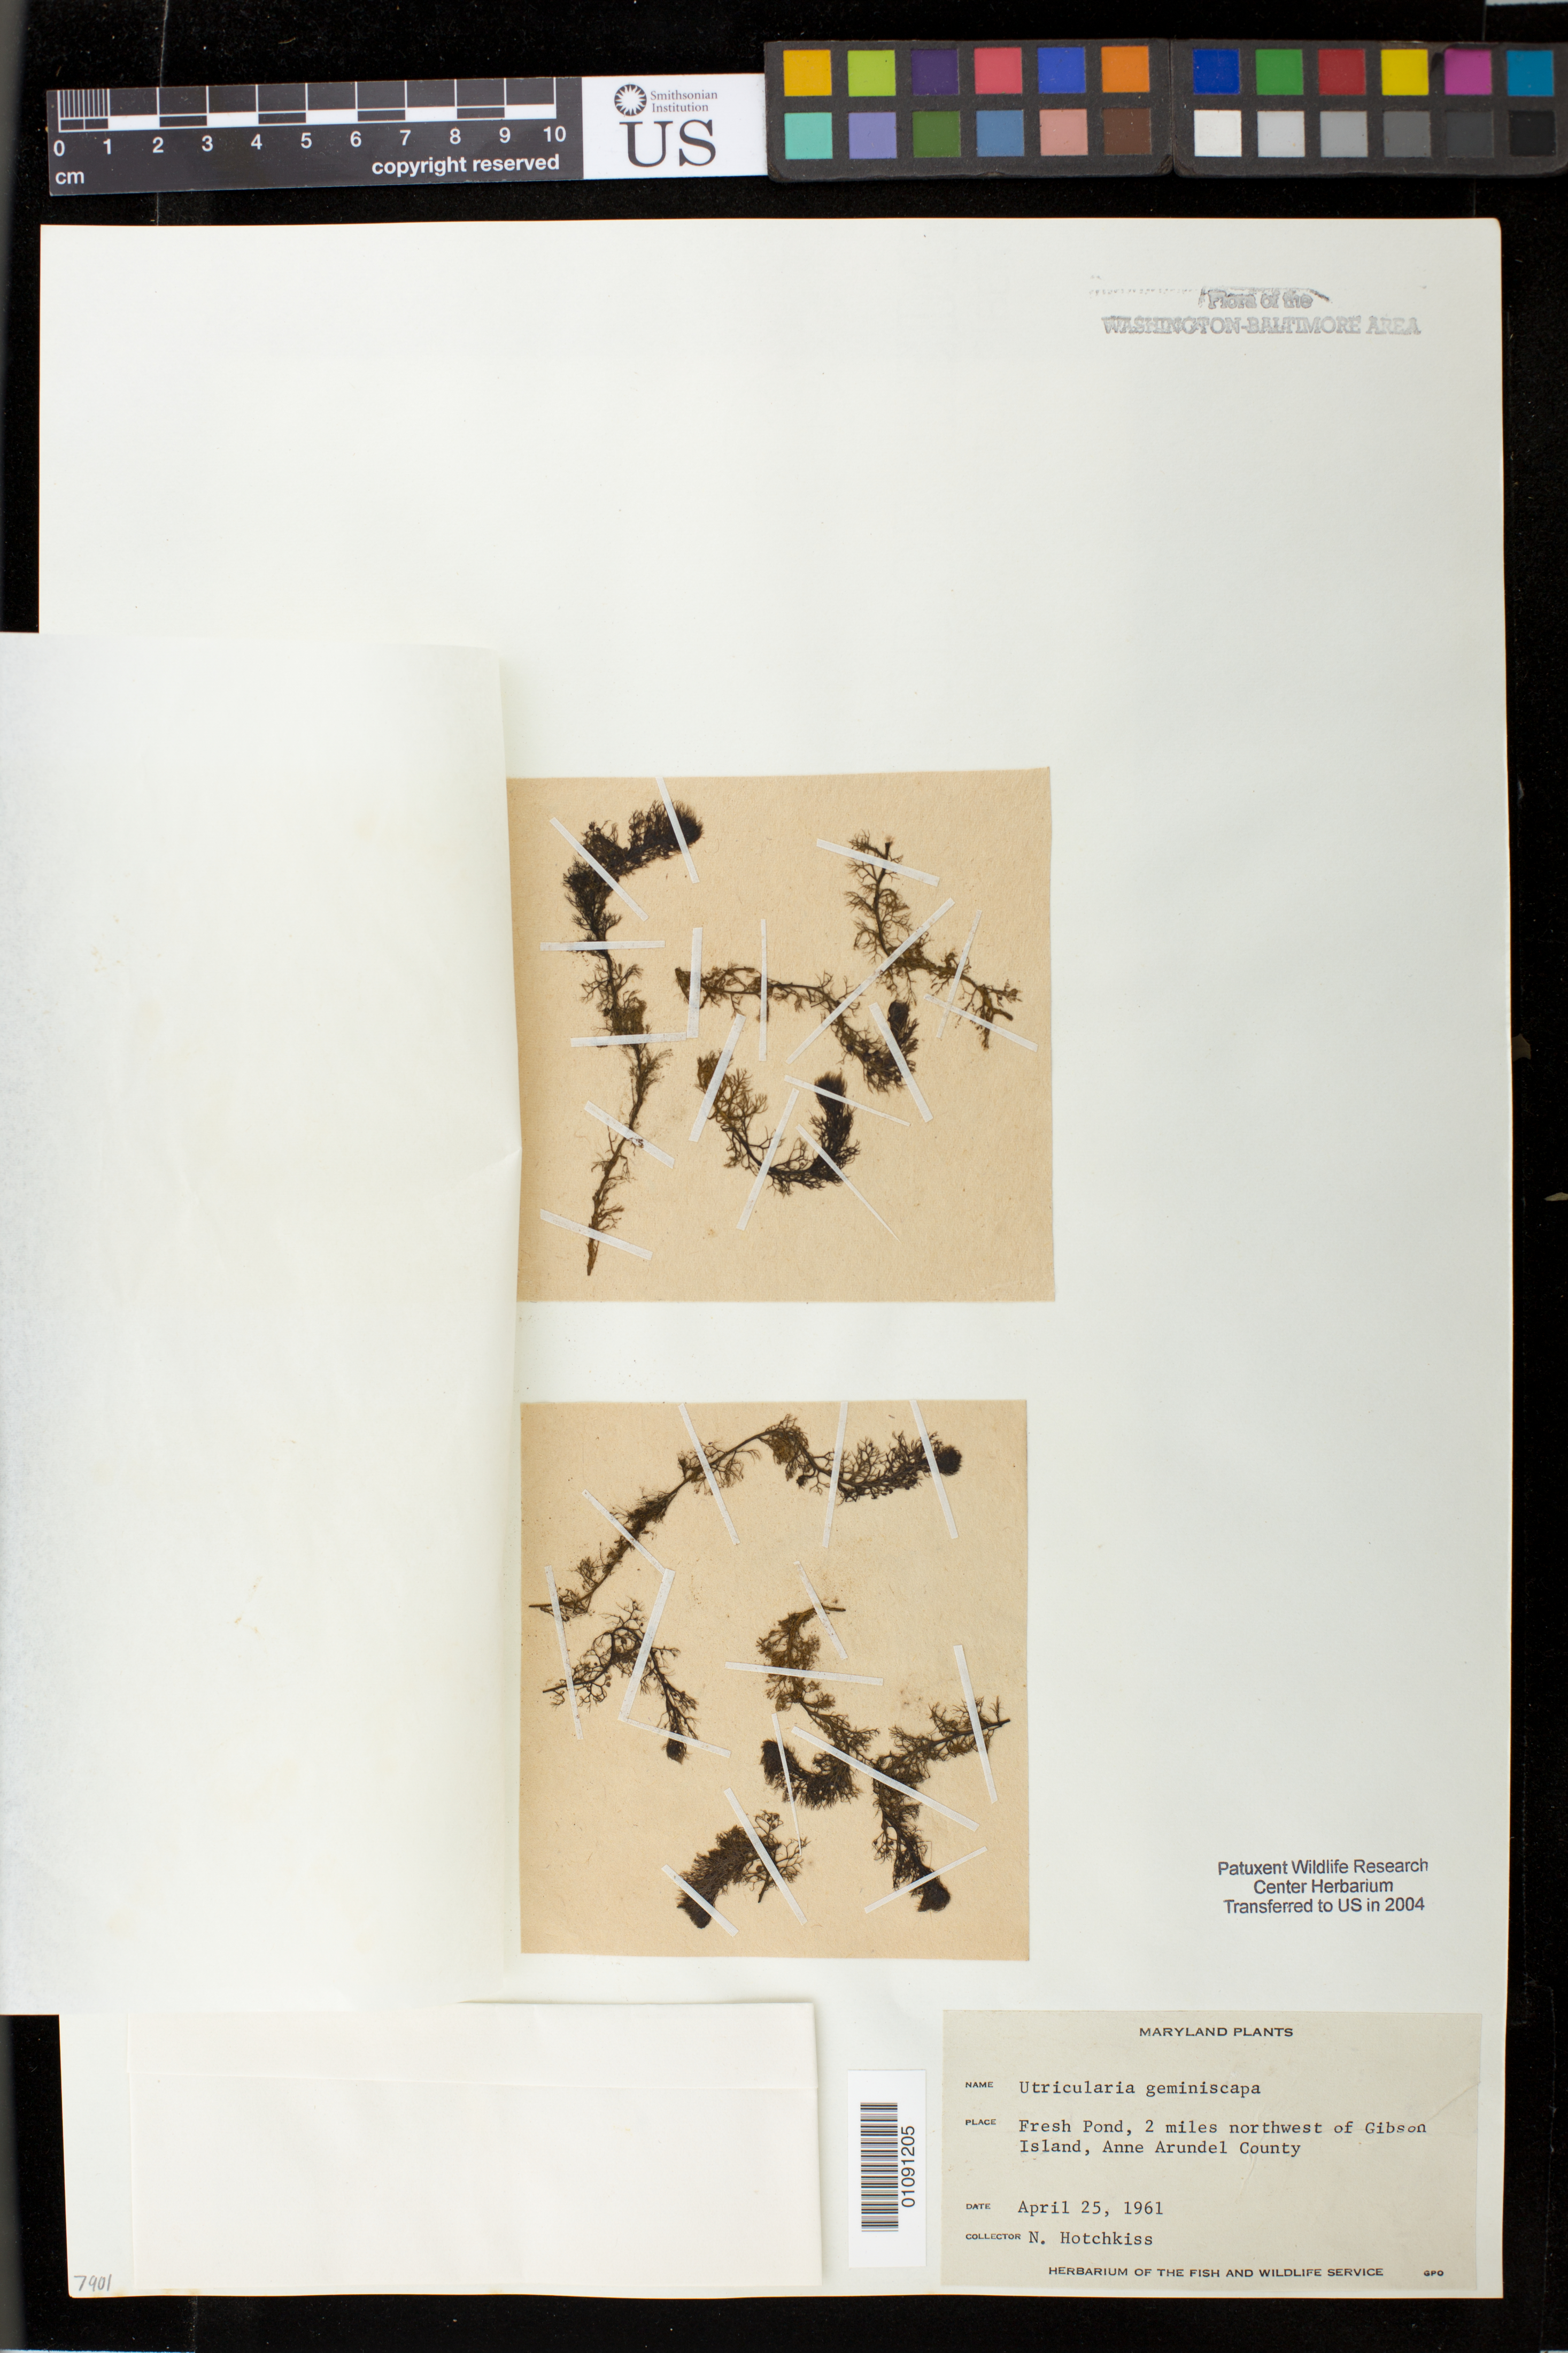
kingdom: Plantae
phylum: Tracheophyta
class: Magnoliopsida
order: Lamiales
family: Lentibulariaceae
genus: Utricularia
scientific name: Utricularia geminiscapa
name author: Benj.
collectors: N. Hotchkiss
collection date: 1961-04-25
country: United States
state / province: Maryland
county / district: Anne Arundel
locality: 2 miles N.W. of Gibson Island.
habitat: Fresh pond.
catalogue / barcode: US 3613605